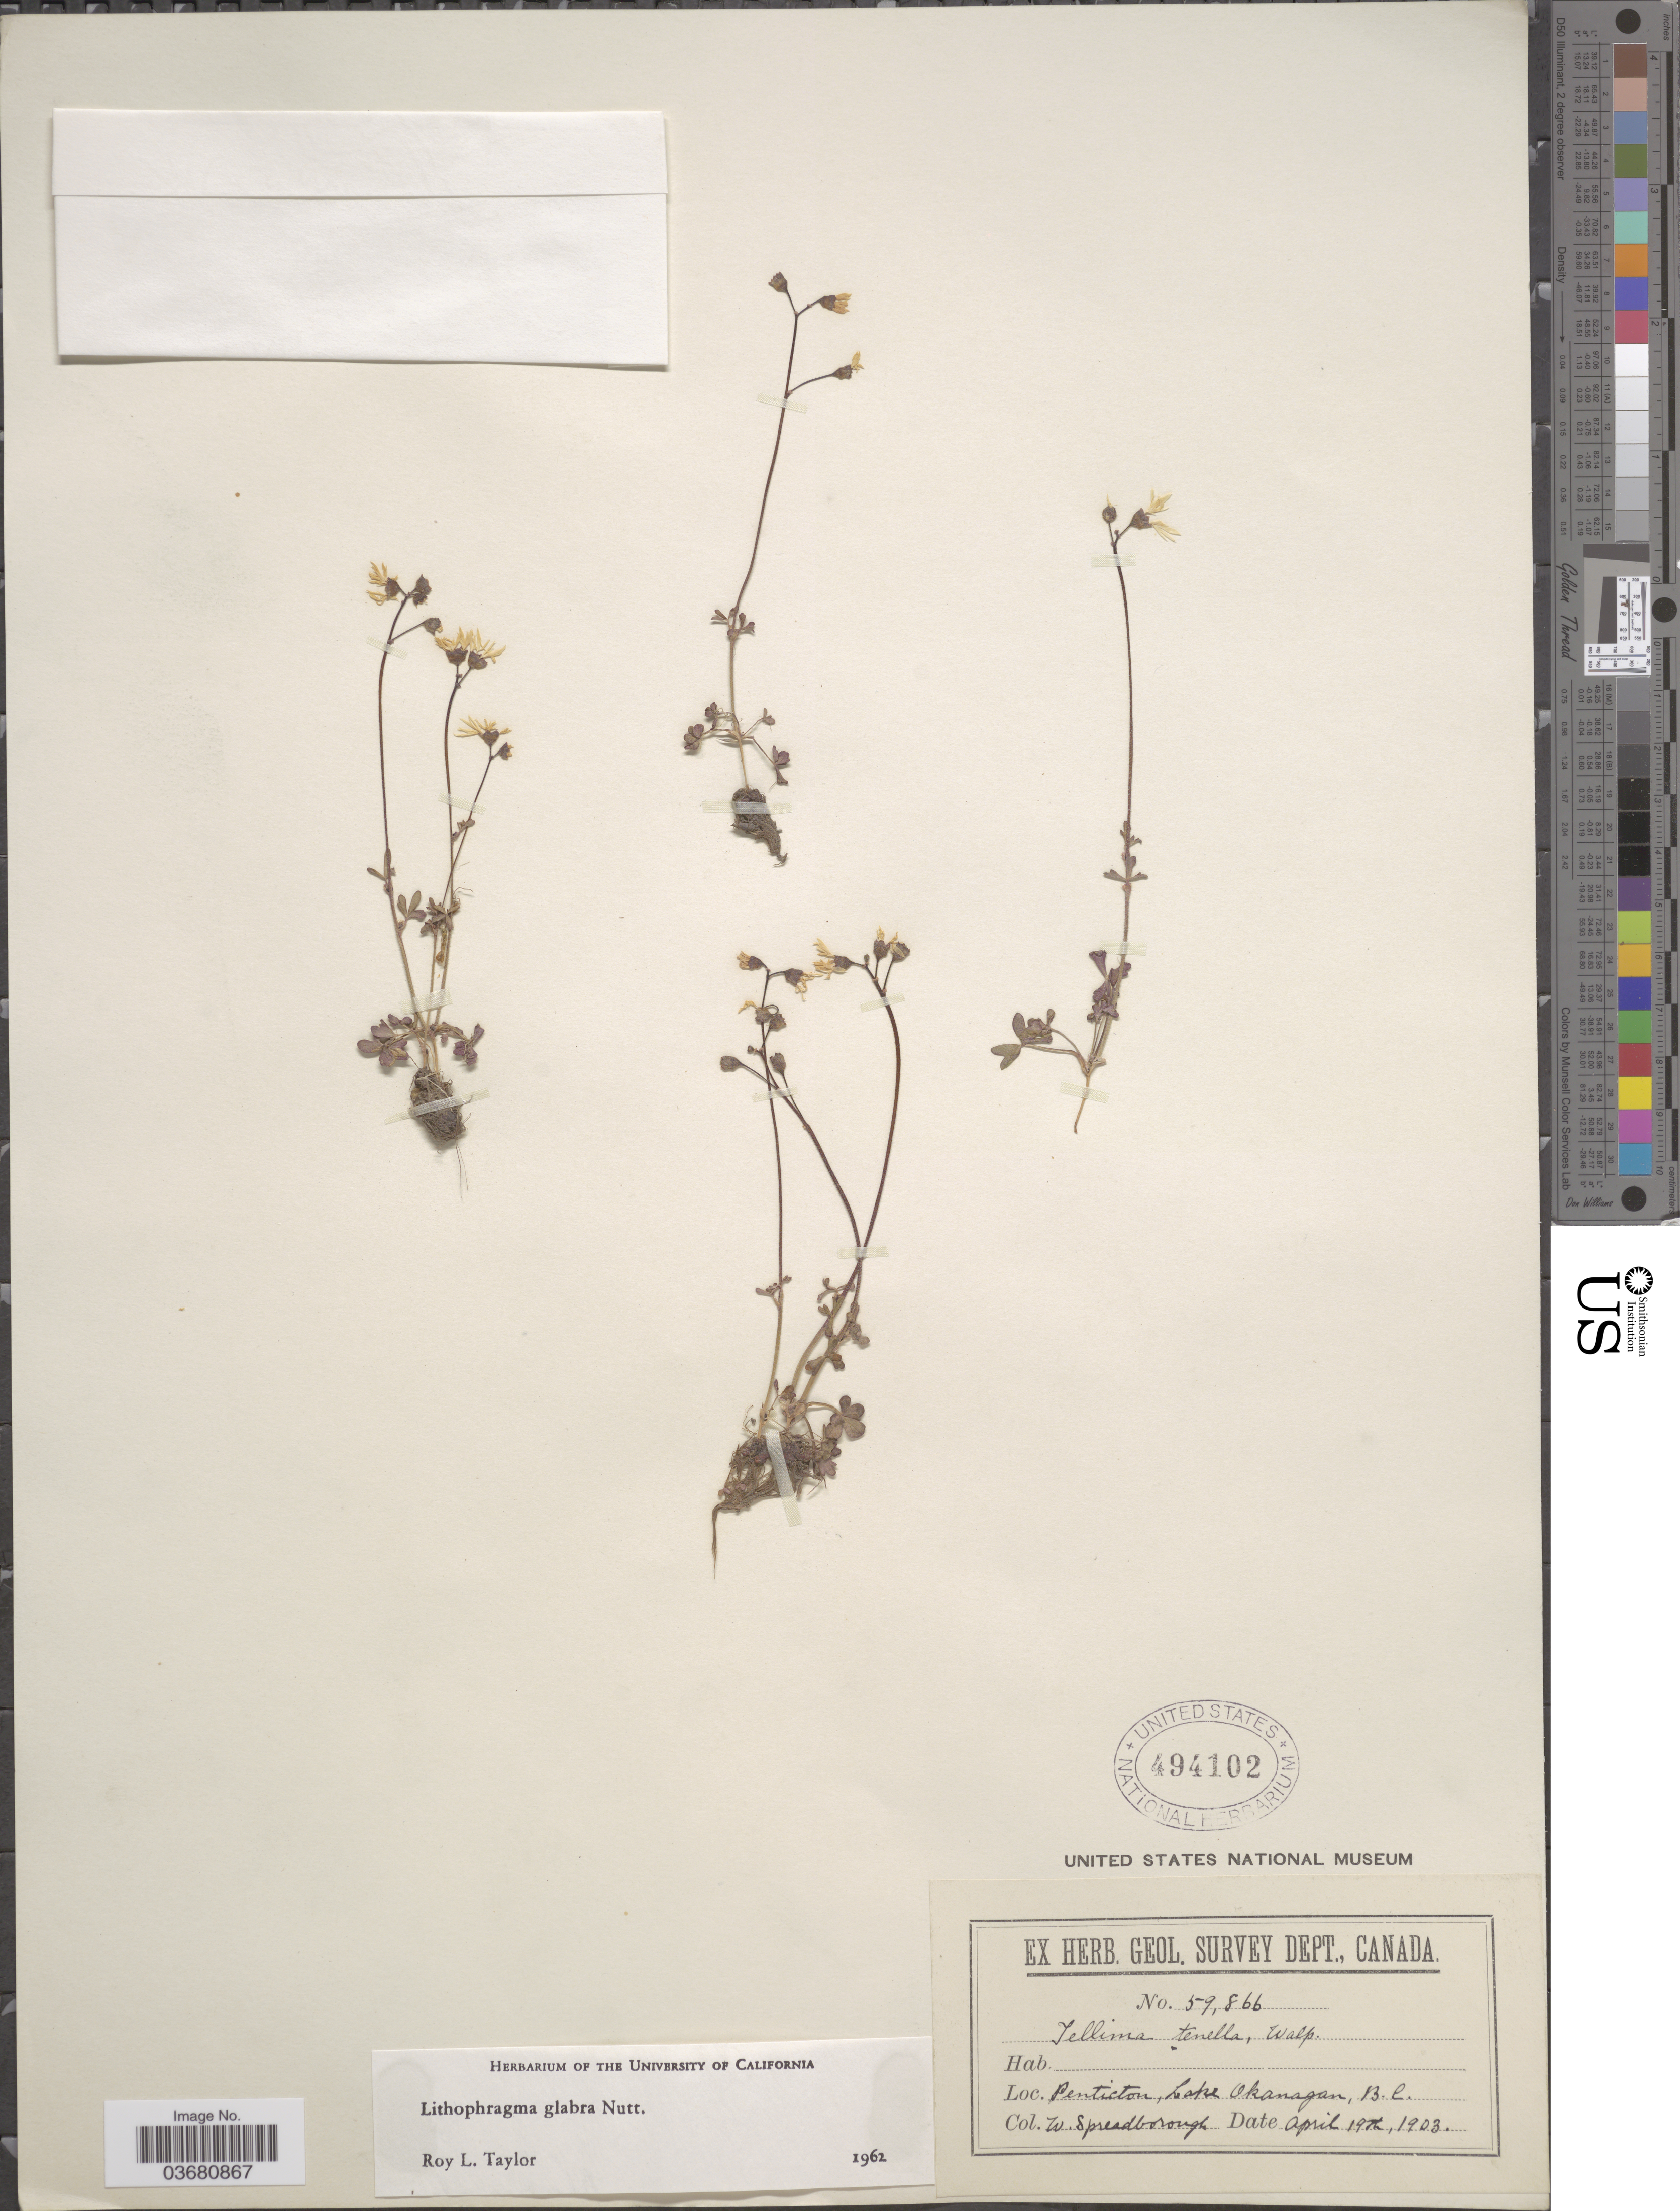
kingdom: Plantae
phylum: Tracheophyta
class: Magnoliopsida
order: Saxifragales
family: Saxifragaceae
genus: Lithophragma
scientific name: Lithophragma glabrum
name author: Nutt.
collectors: W. Spreadborough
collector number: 59866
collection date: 1903-04-19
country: Canada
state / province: British Columbia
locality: Geol. Survey Dept. Penticton, Lake Okanogan.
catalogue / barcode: US 494102